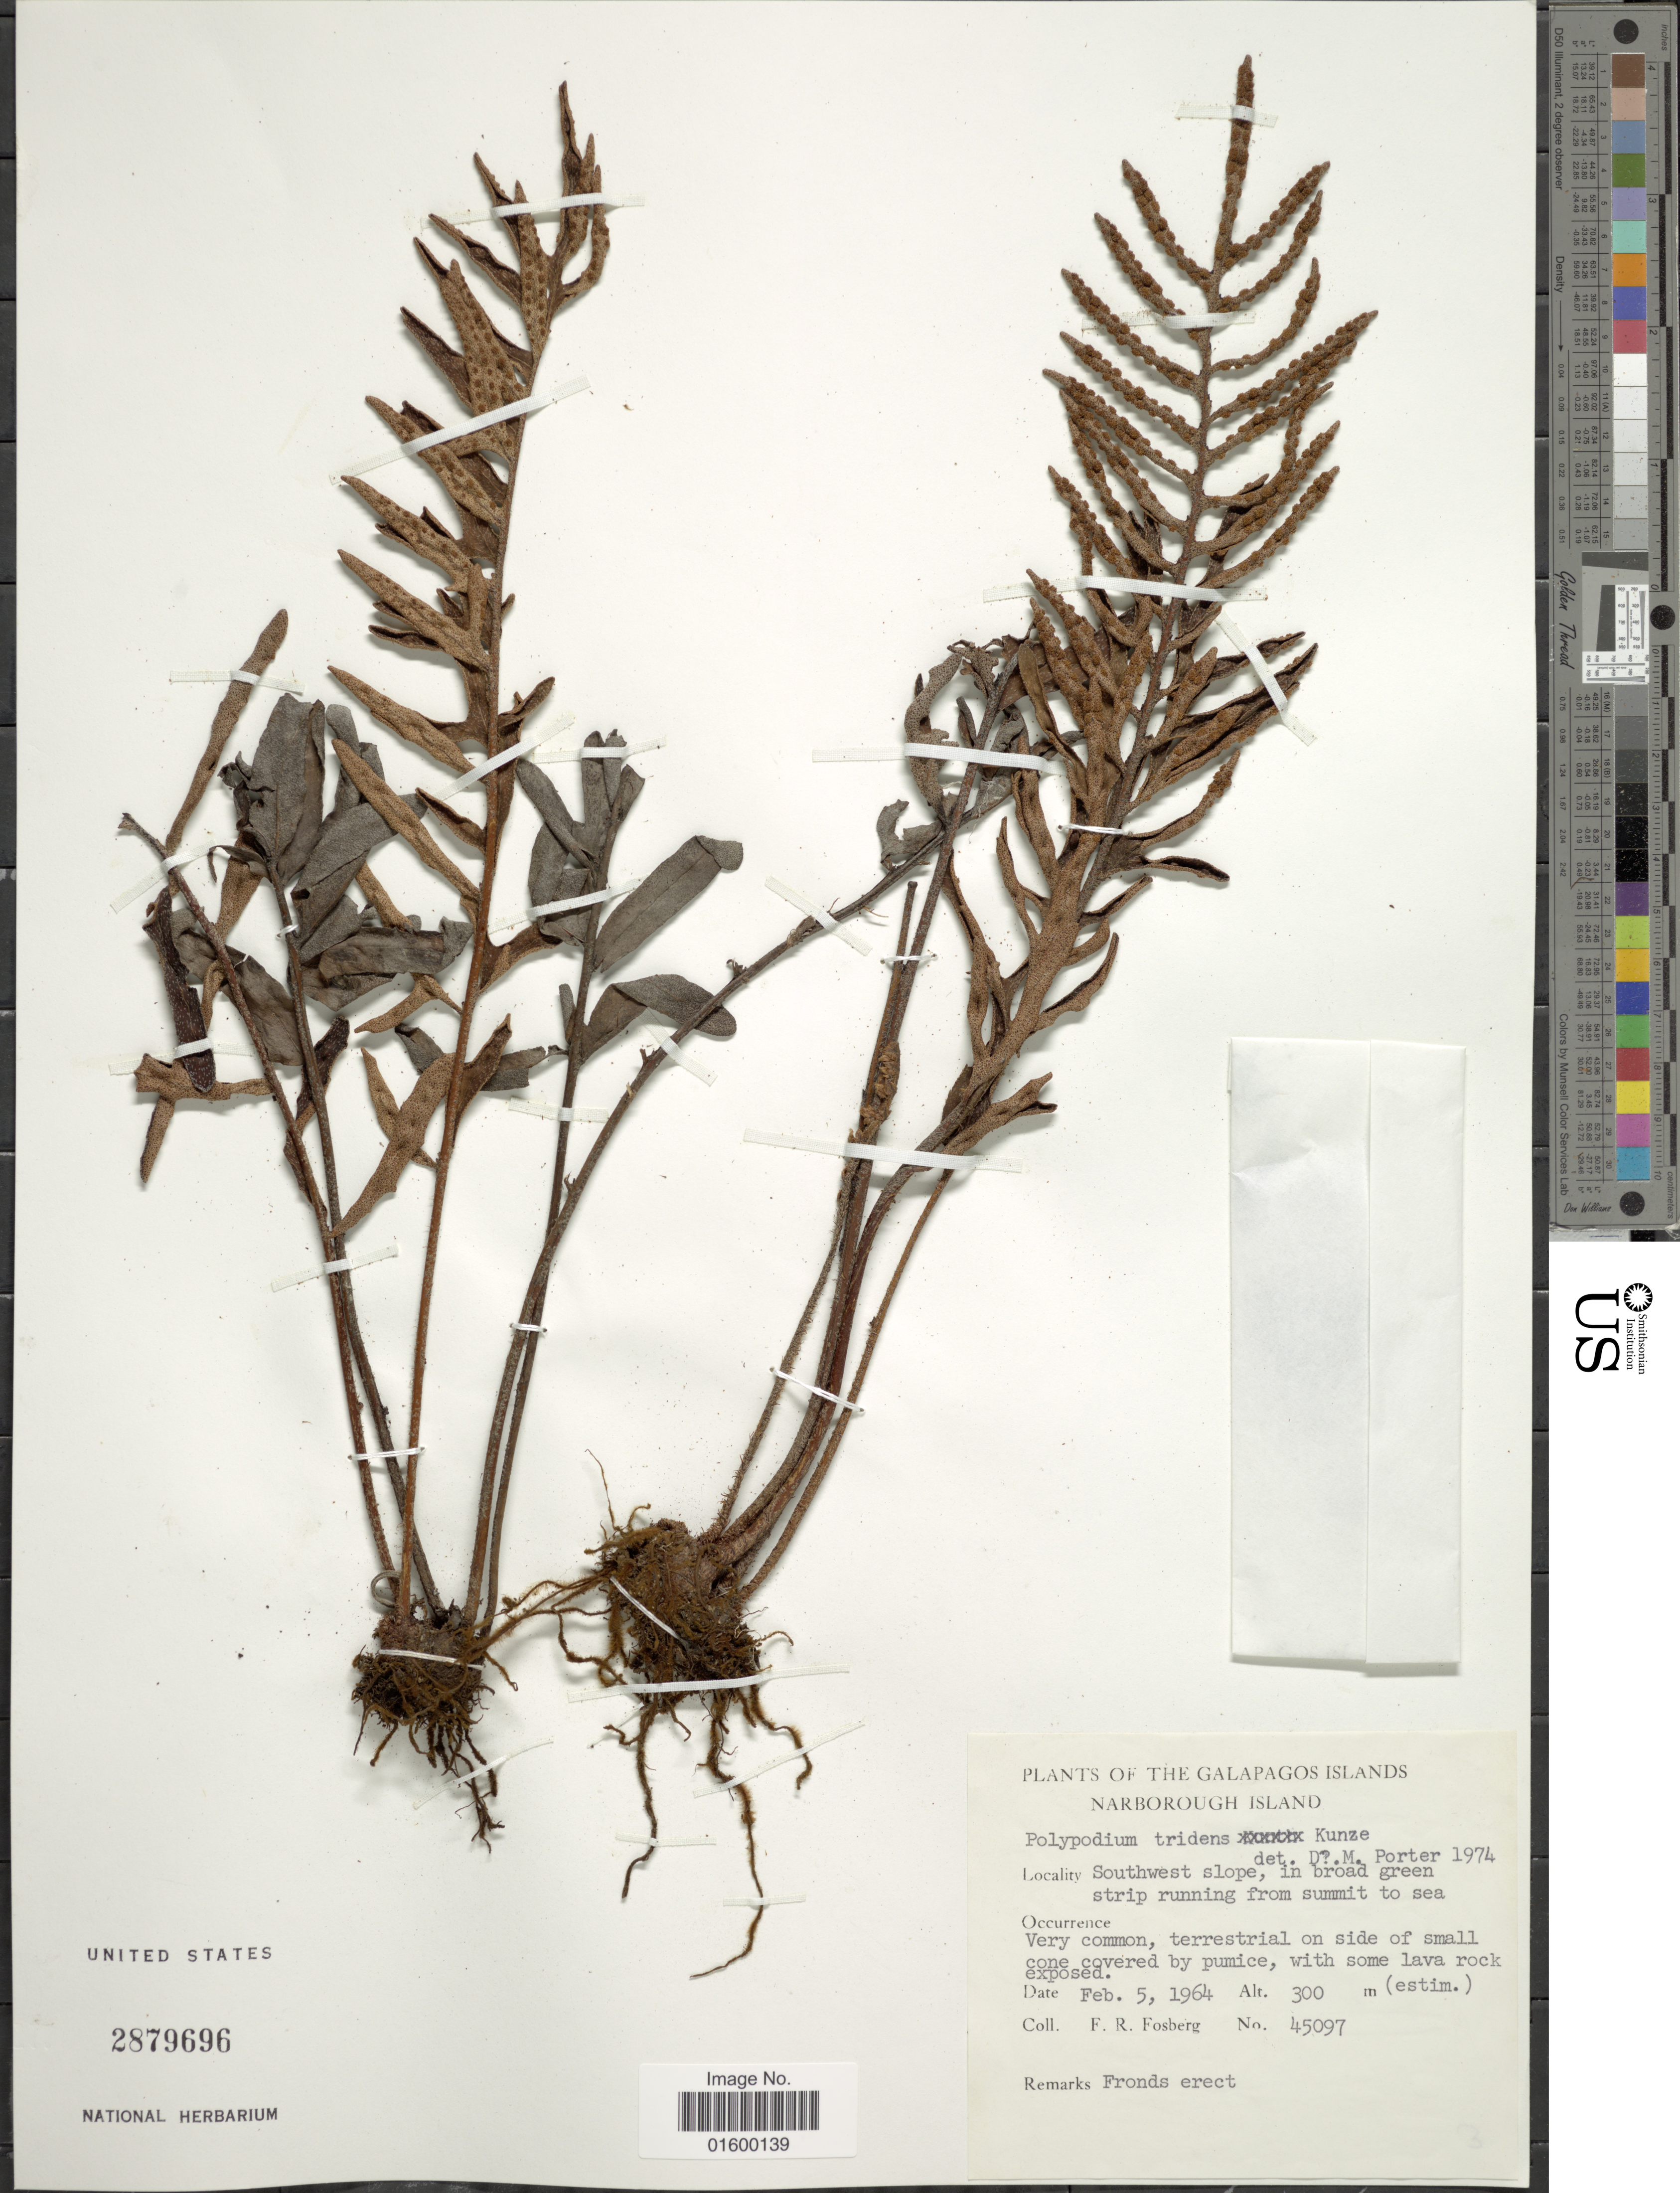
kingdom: Plantae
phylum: Tracheophyta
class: Polypodiopsida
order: Polypodiales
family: Polypodiaceae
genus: Pleopeltis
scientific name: Pleopeltis tridens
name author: J. Sm.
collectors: F. R. Fosberg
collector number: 45097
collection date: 1964-02-05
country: Ecuador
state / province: Colón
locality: Galapagos Islands, Narborough Island, southwest slope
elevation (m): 300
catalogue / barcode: US 2879696